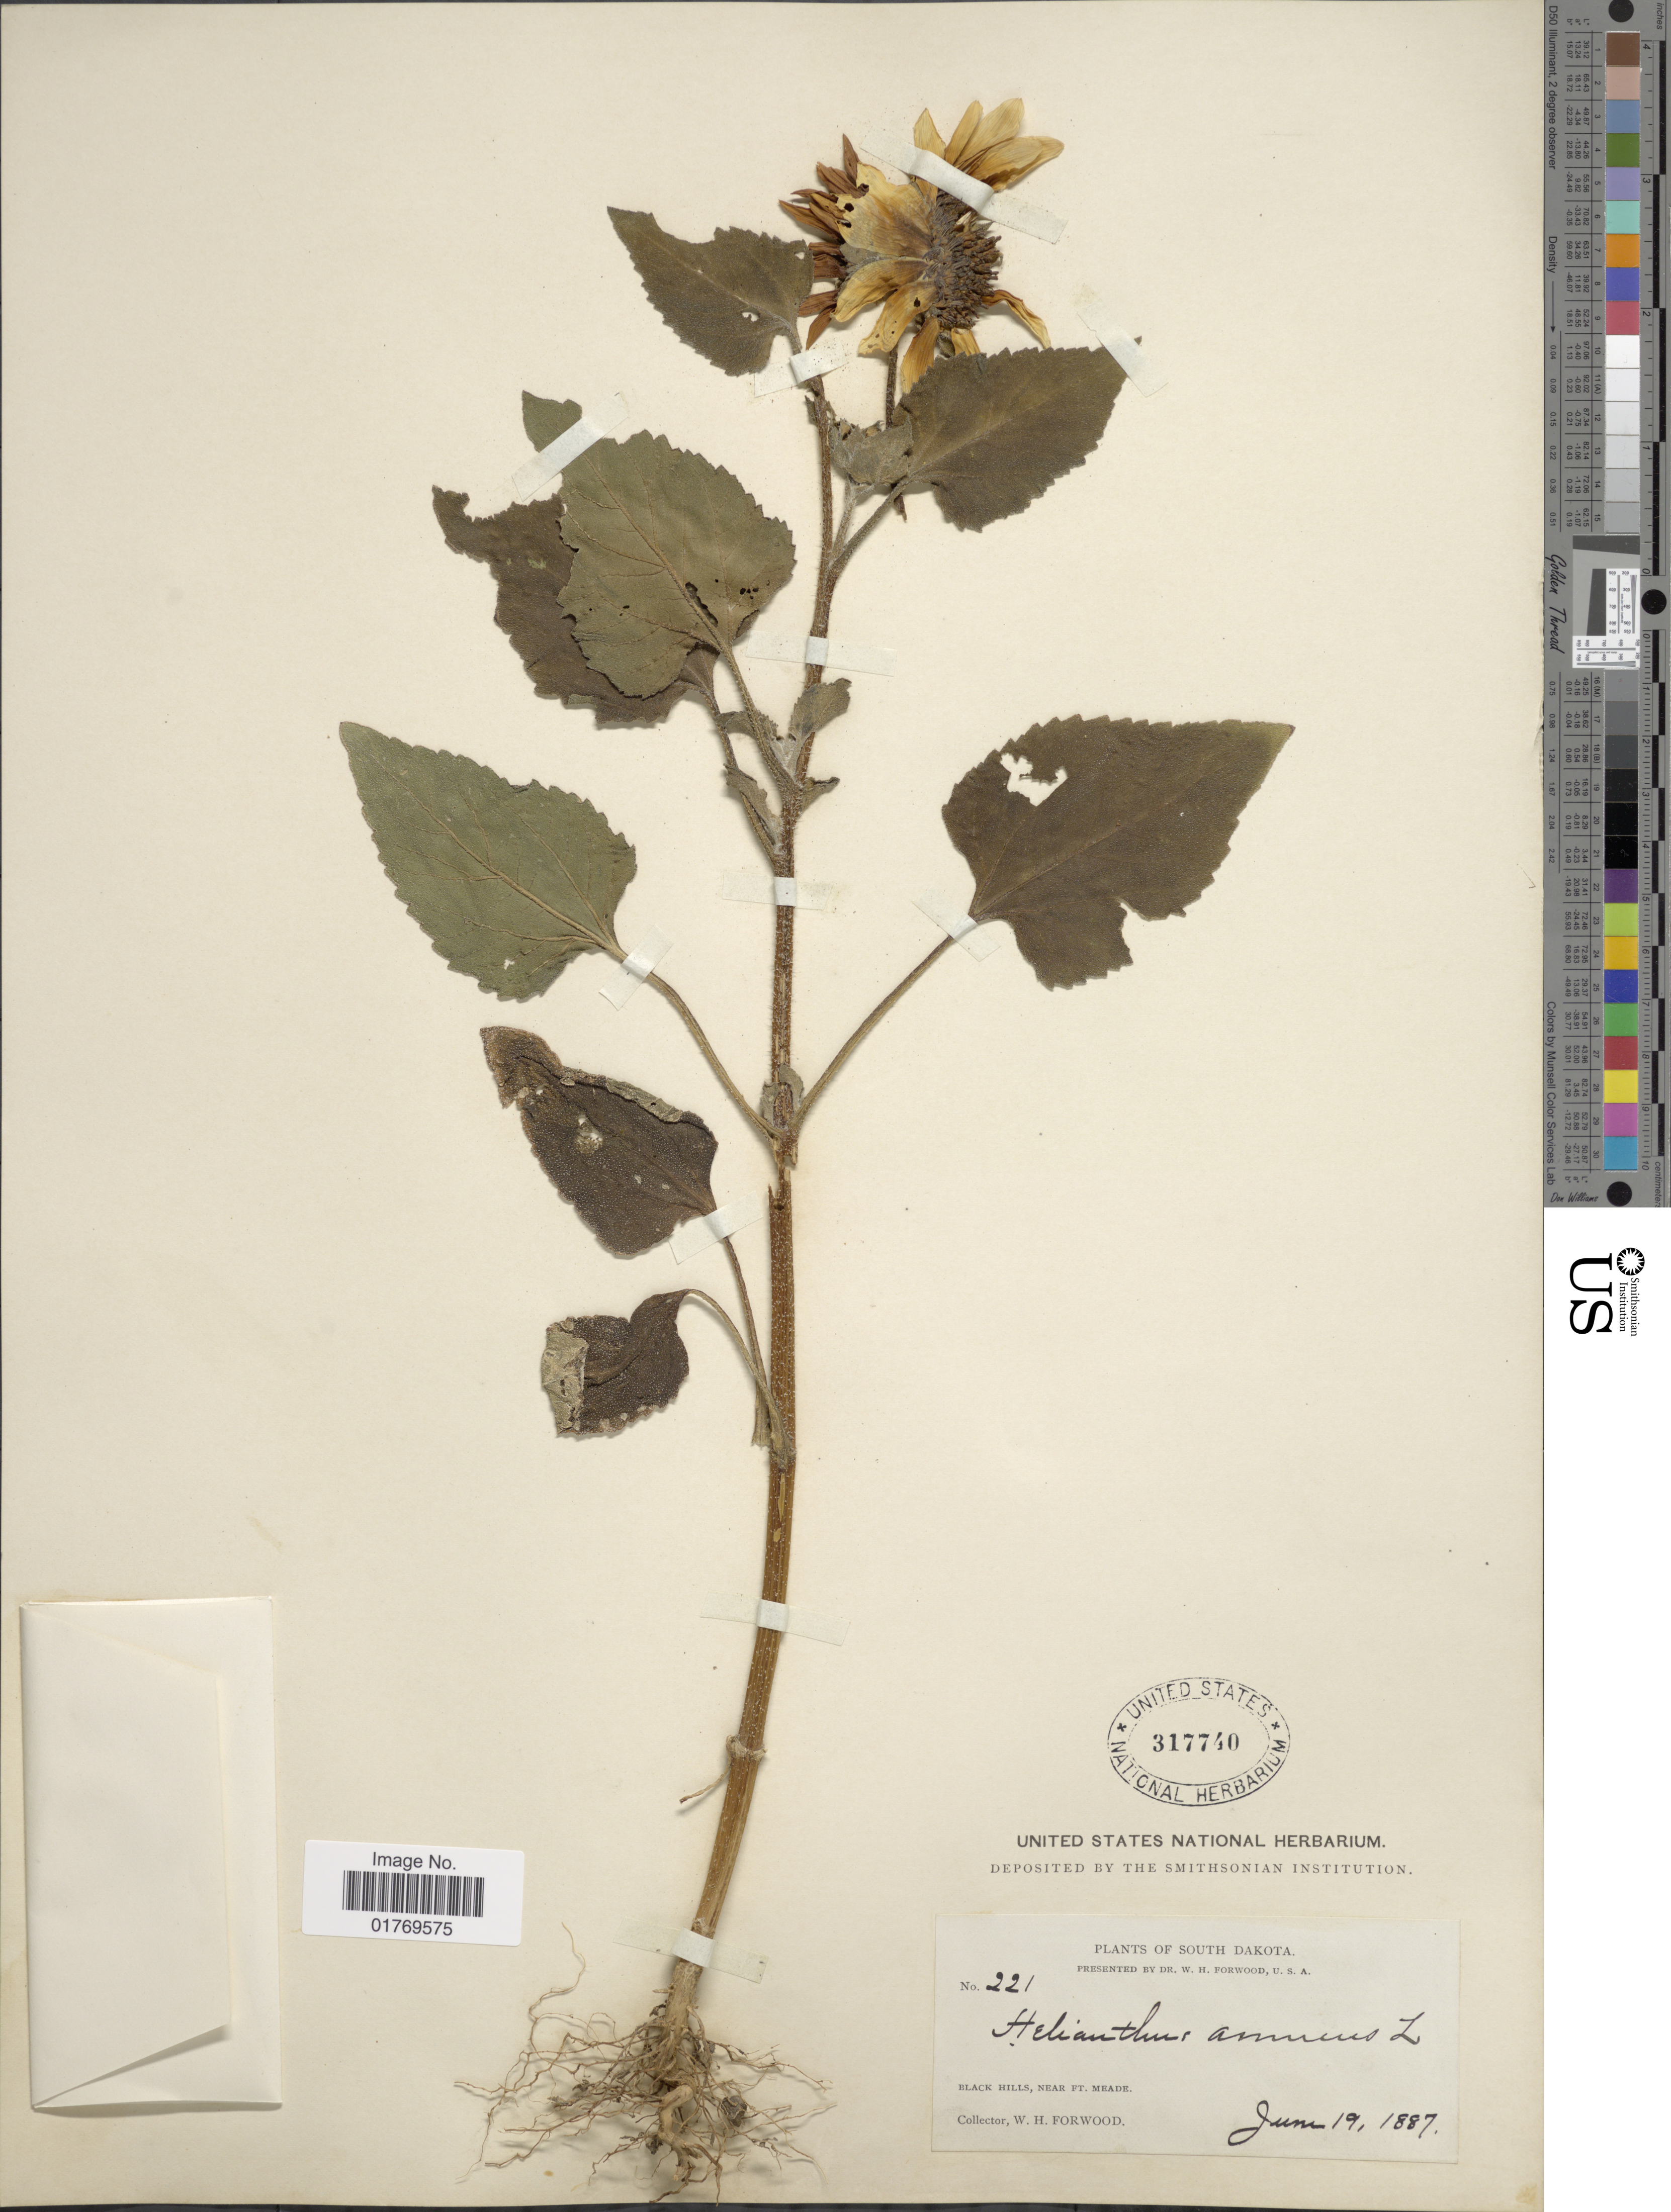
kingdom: Plantae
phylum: Tracheophyta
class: Magnoliopsida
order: Asterales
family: Asteraceae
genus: Helianthus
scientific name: Helianthus annuus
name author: L.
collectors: W. Forwood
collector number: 221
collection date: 1887-06-19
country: United States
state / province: South Dakota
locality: Black Hills, near ft. Meade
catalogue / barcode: US 317740